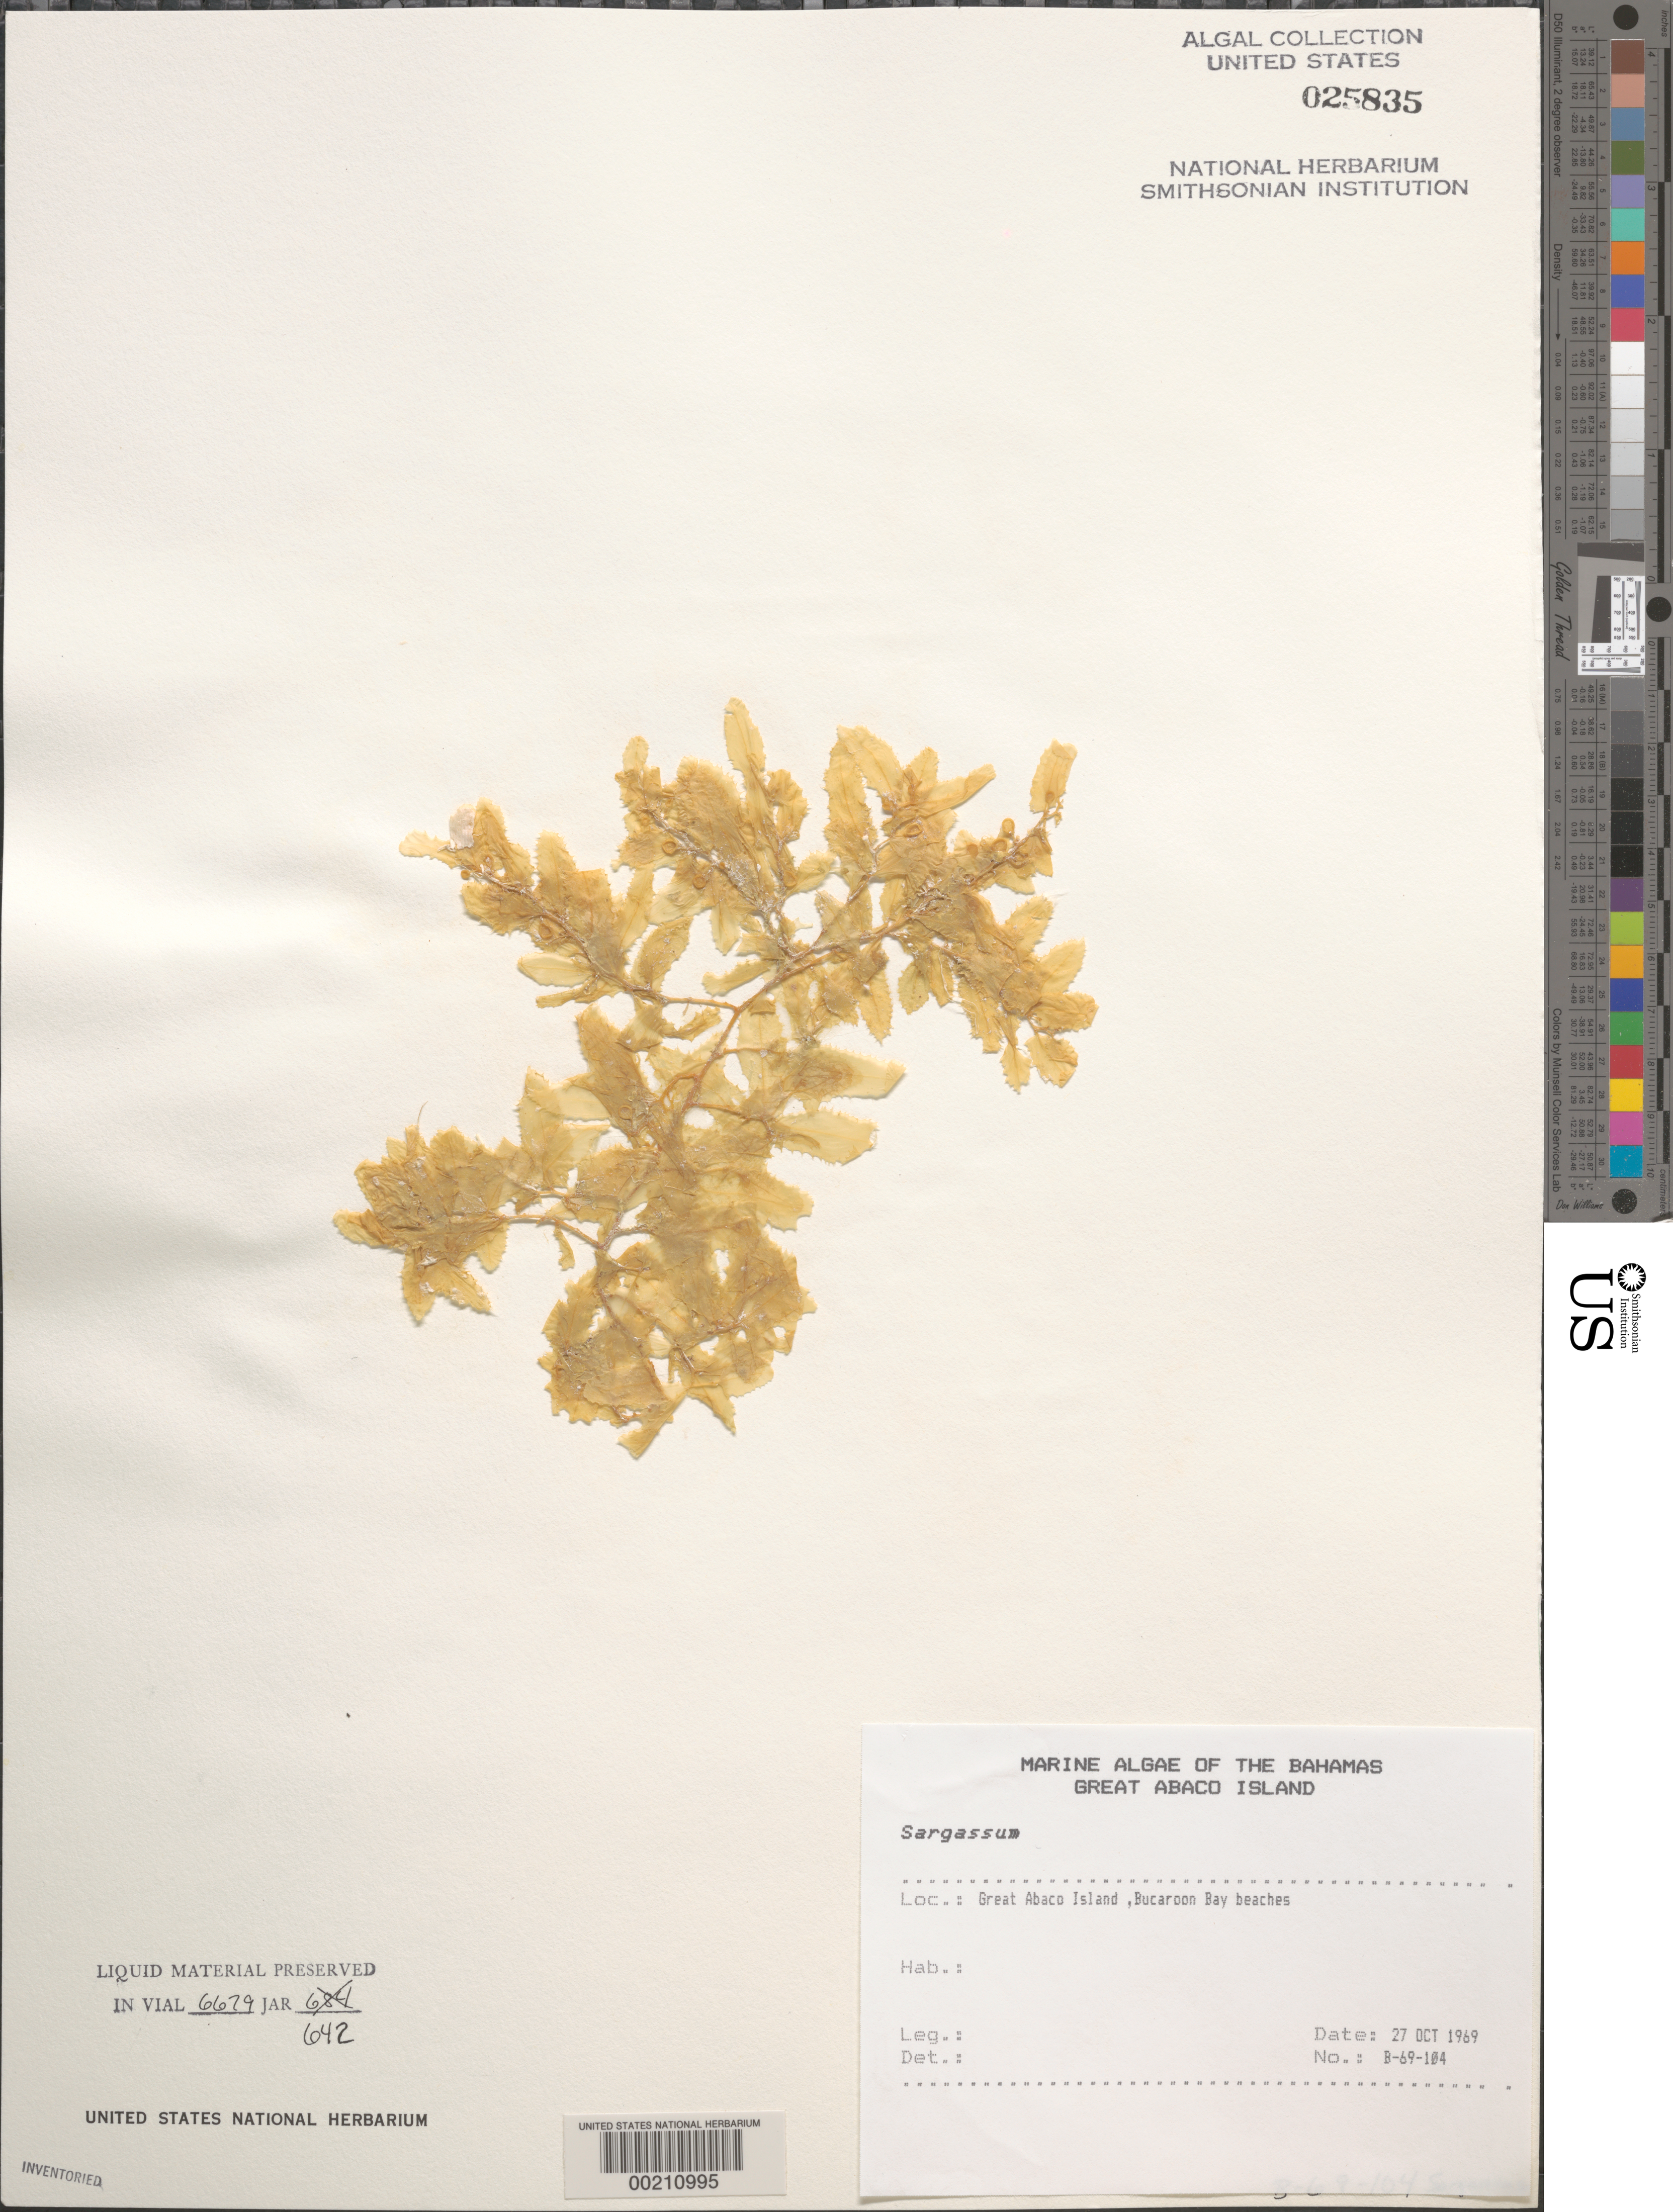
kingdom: Chromista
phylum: Ochrophyta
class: Phaeophyceae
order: Fucales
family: Sargassaceae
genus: Sargassum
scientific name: Sargassum sp.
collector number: B-69-104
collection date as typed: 27 Oct 1969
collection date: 1969-10-27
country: Bahamas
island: Great Abaco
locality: Buckaroon Bay beaches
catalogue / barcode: US 25835